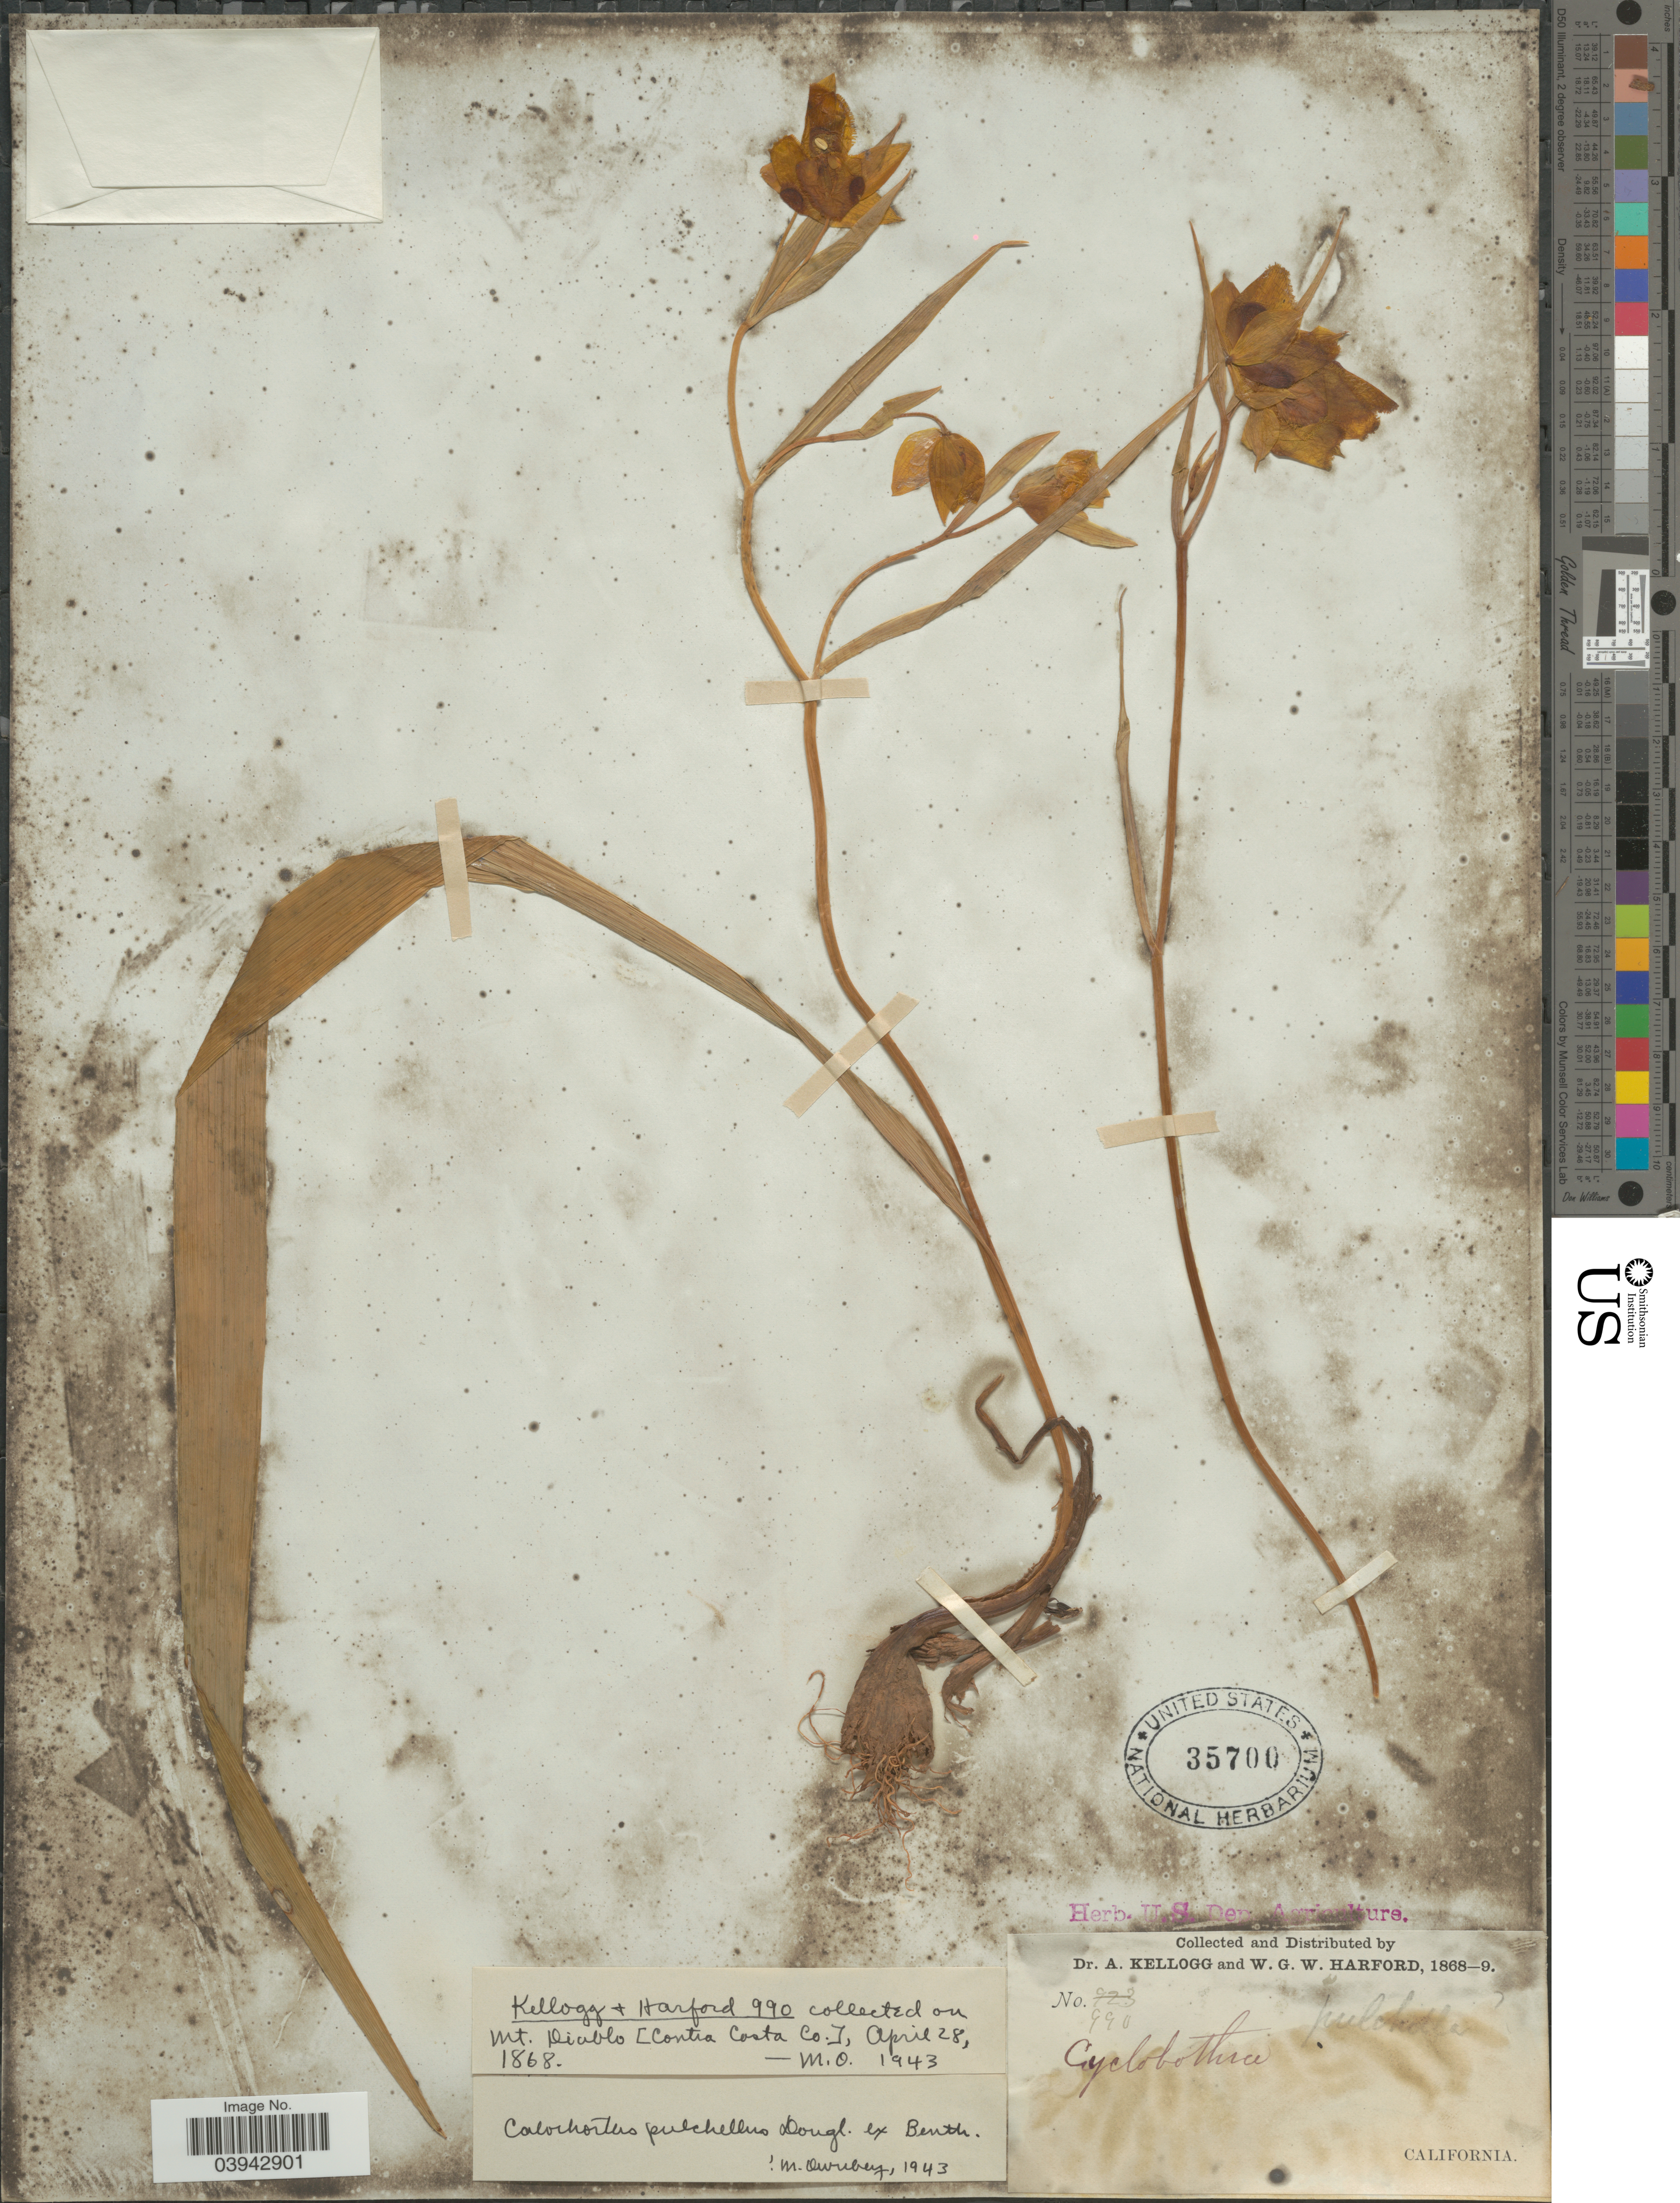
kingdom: Plantae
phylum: Tracheophyta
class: Liliopsida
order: Liliales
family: Liliaceae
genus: Calochortus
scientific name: Calochortus pulchellus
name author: (Benth.) Alph. Wood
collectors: A. Kellogg & W. G. W. Harford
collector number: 990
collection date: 1868/1869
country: United States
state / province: California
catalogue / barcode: US 35700